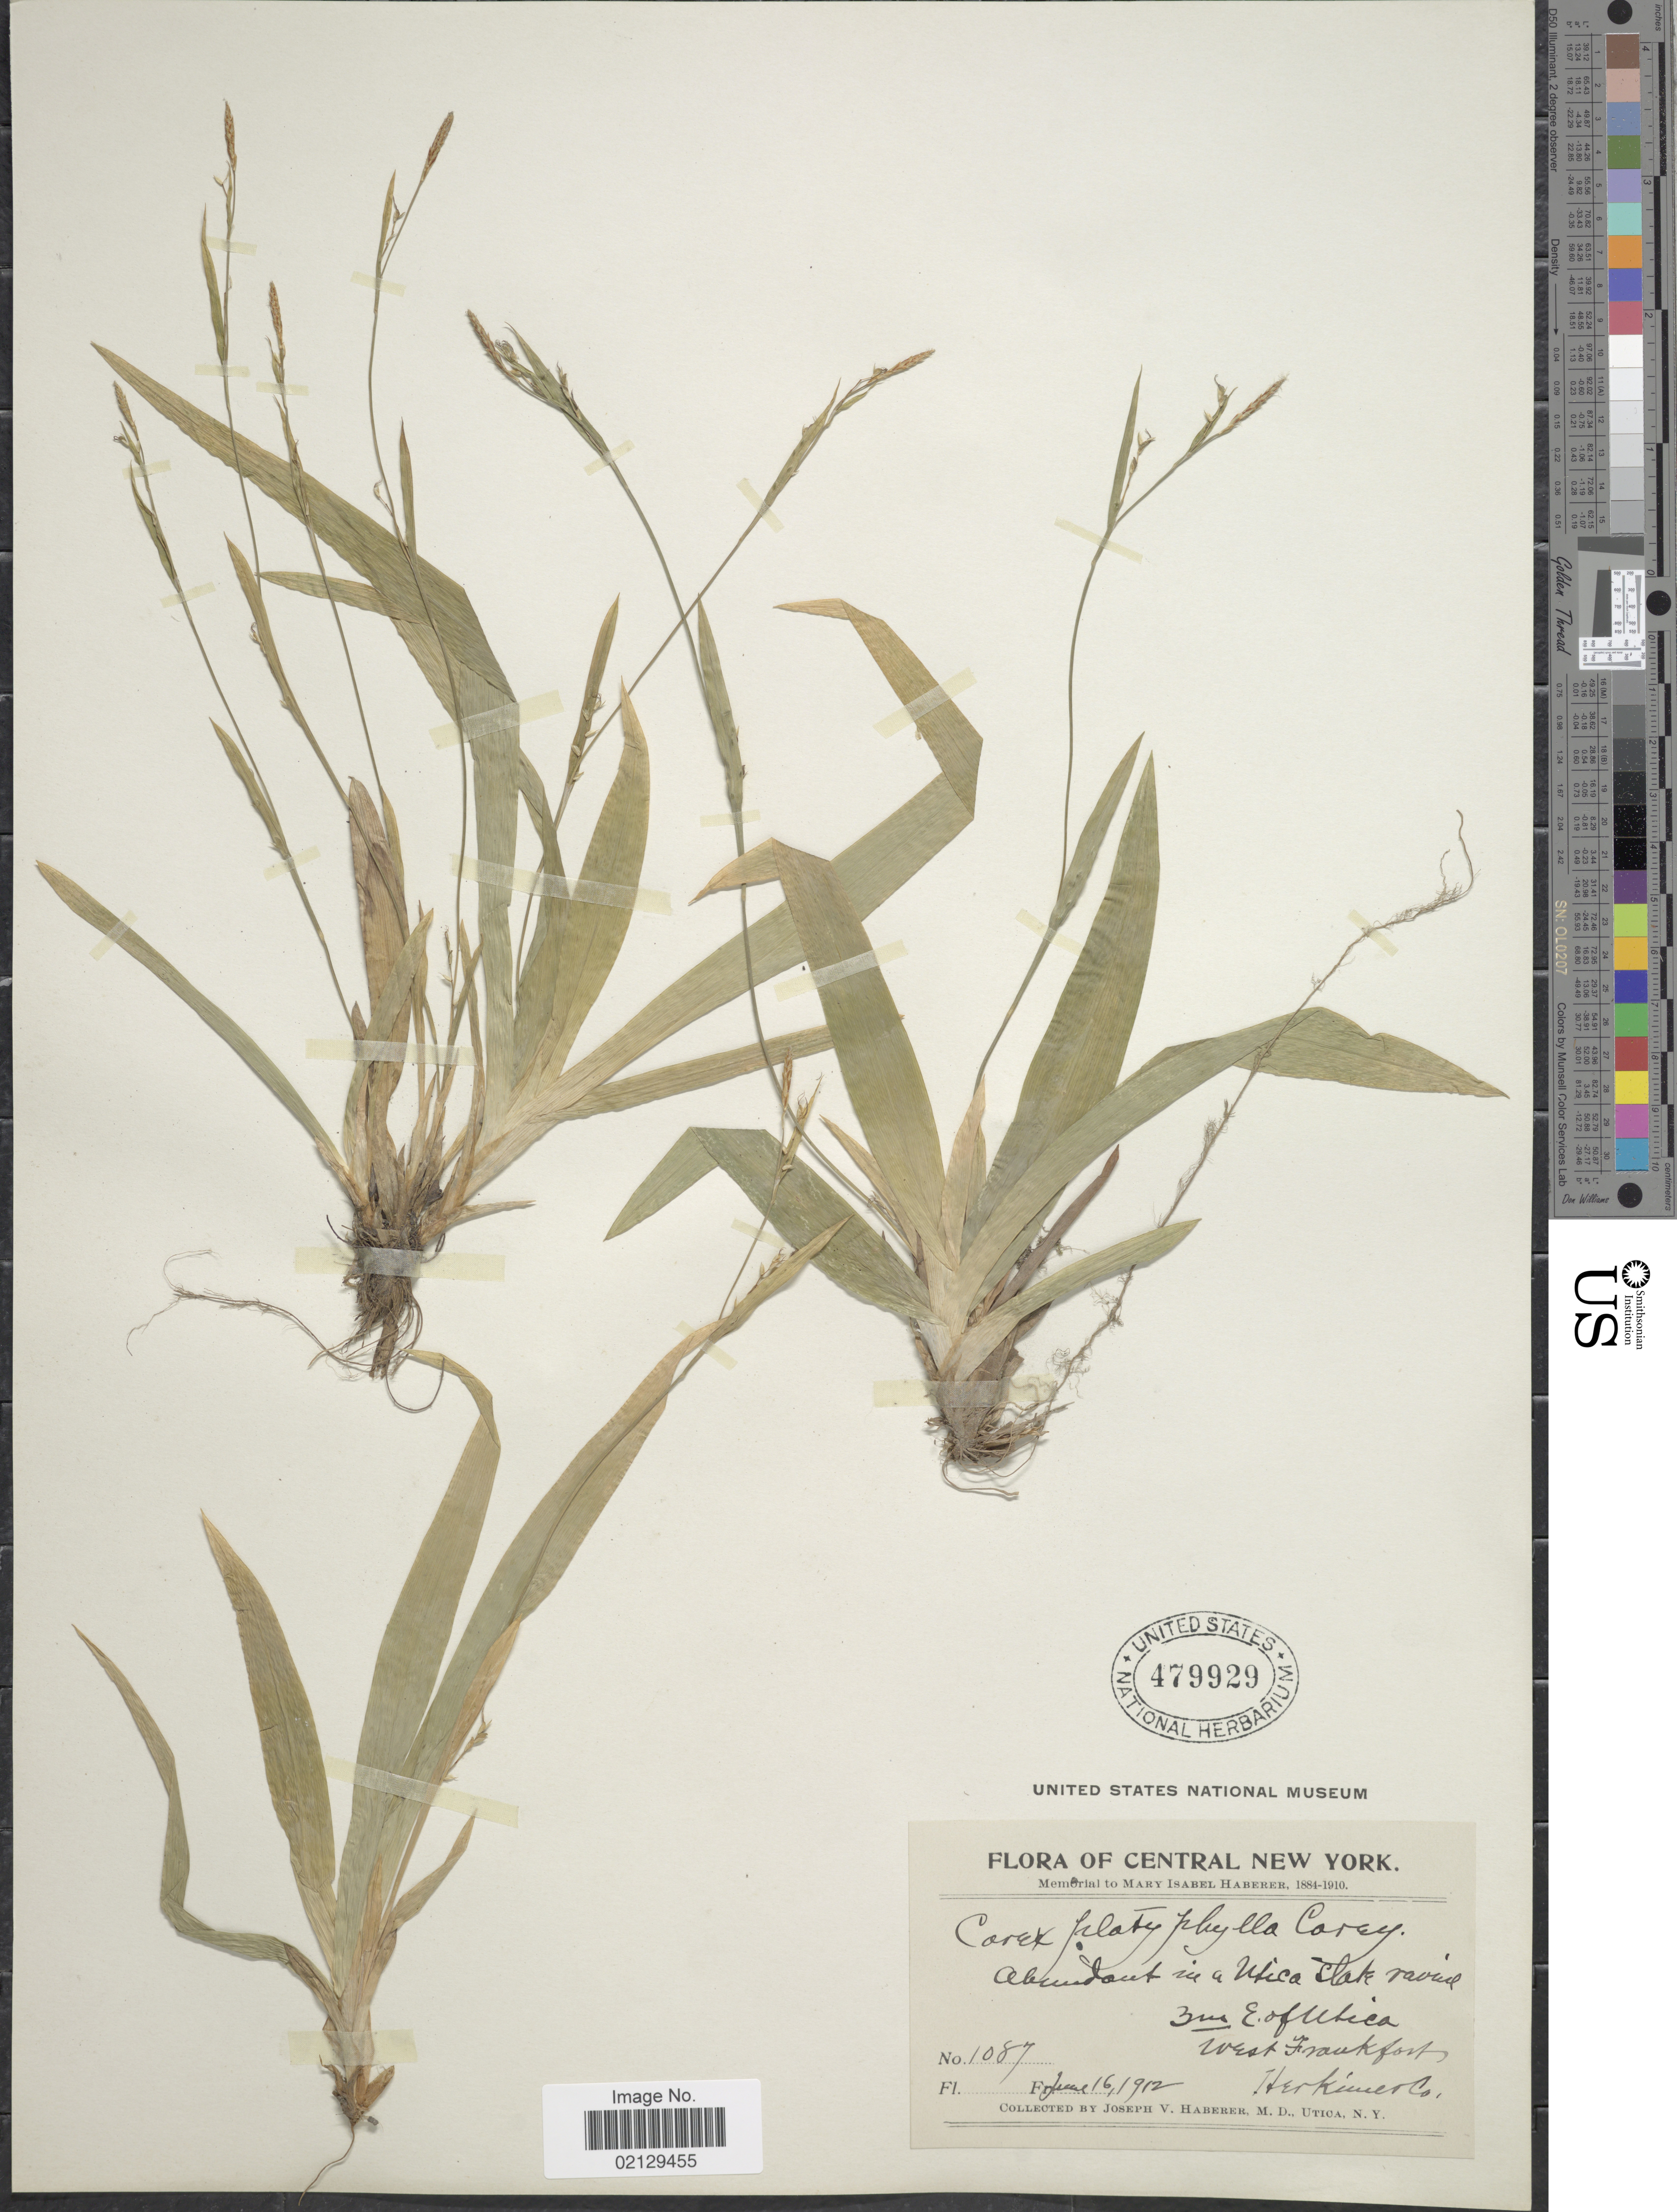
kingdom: Plantae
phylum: Tracheophyta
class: Liliopsida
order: Poales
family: Cyperaceae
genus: Carex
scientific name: Carex platyphylla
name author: J. Carey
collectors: J. V. Haberer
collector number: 1087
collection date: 1912-06-16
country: United States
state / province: New York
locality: Central New York, Abundant in a Utica Lake, ravines, 3 mi. E. of Utica west Frankfort, Herkimer Co.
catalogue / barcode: US 479929